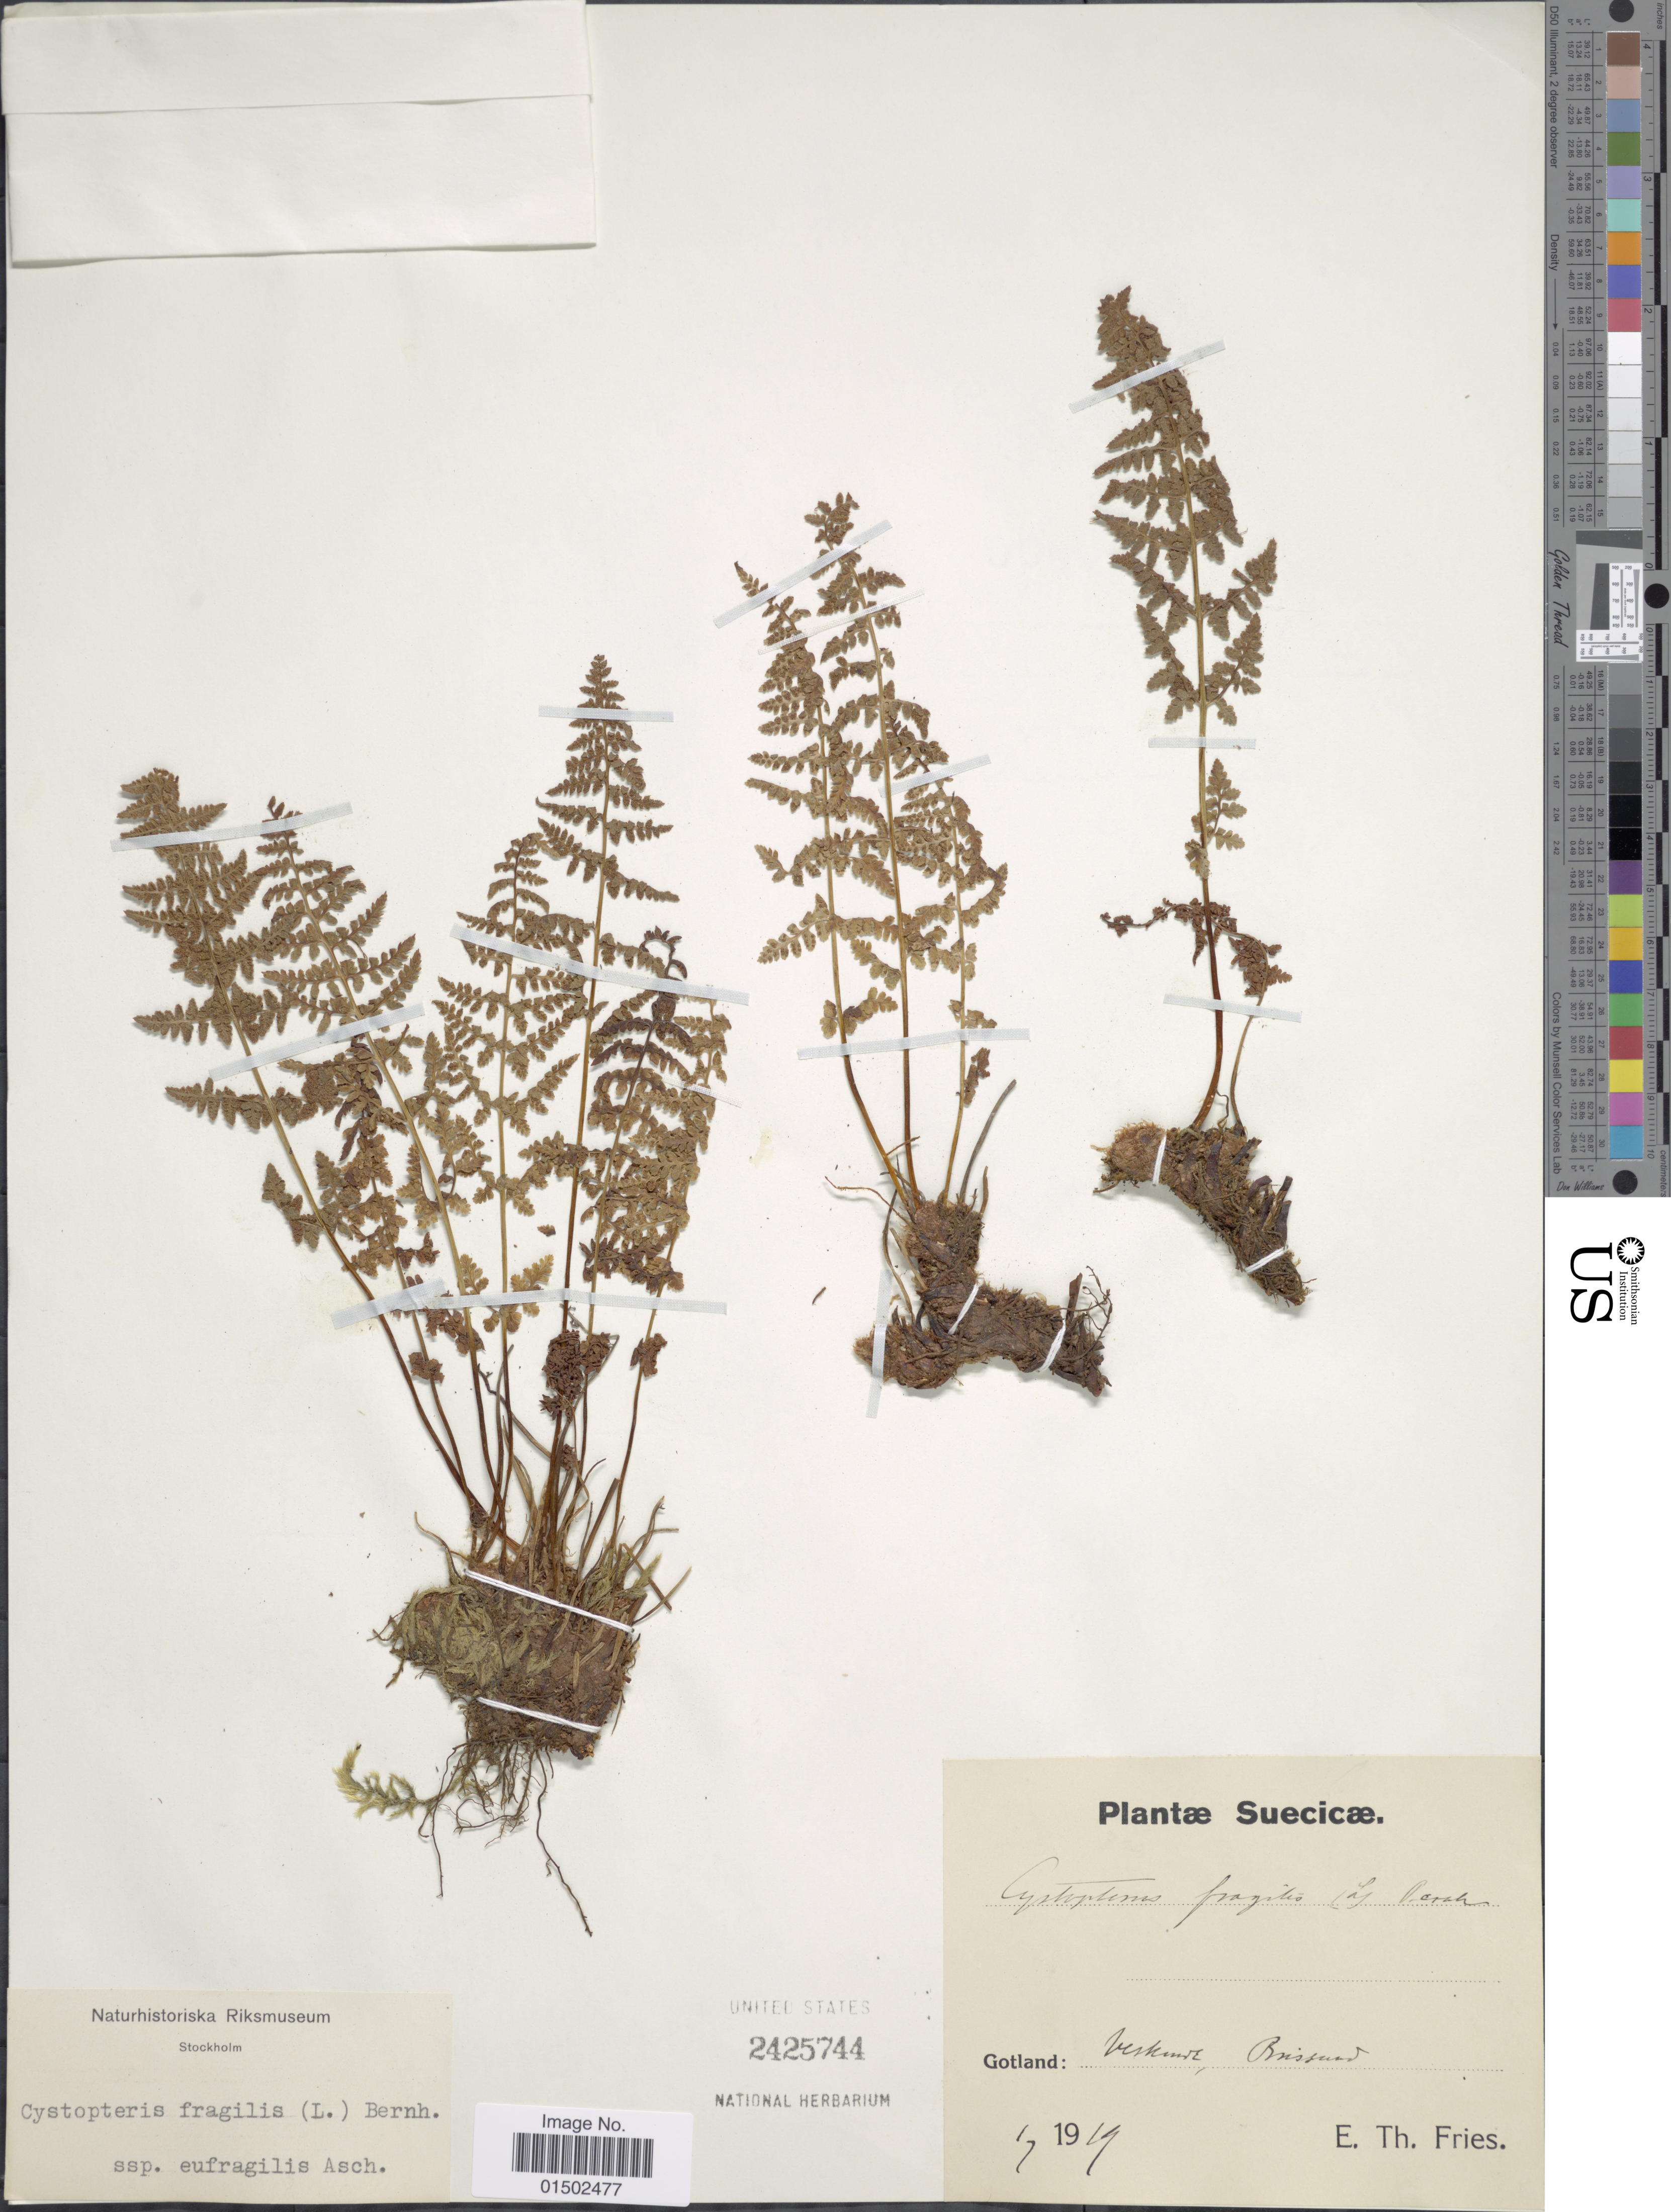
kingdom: Plantae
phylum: Tracheophyta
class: Polypodiopsida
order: Polypodiales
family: Cystopteridaceae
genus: Cystopteris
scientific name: Cystopteris fragilis var. fragilis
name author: (L.) Bernh.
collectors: E. Fries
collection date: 1919-07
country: Sweden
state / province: Gotland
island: Gotland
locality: Veskinde, Brissund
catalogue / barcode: US 2425744